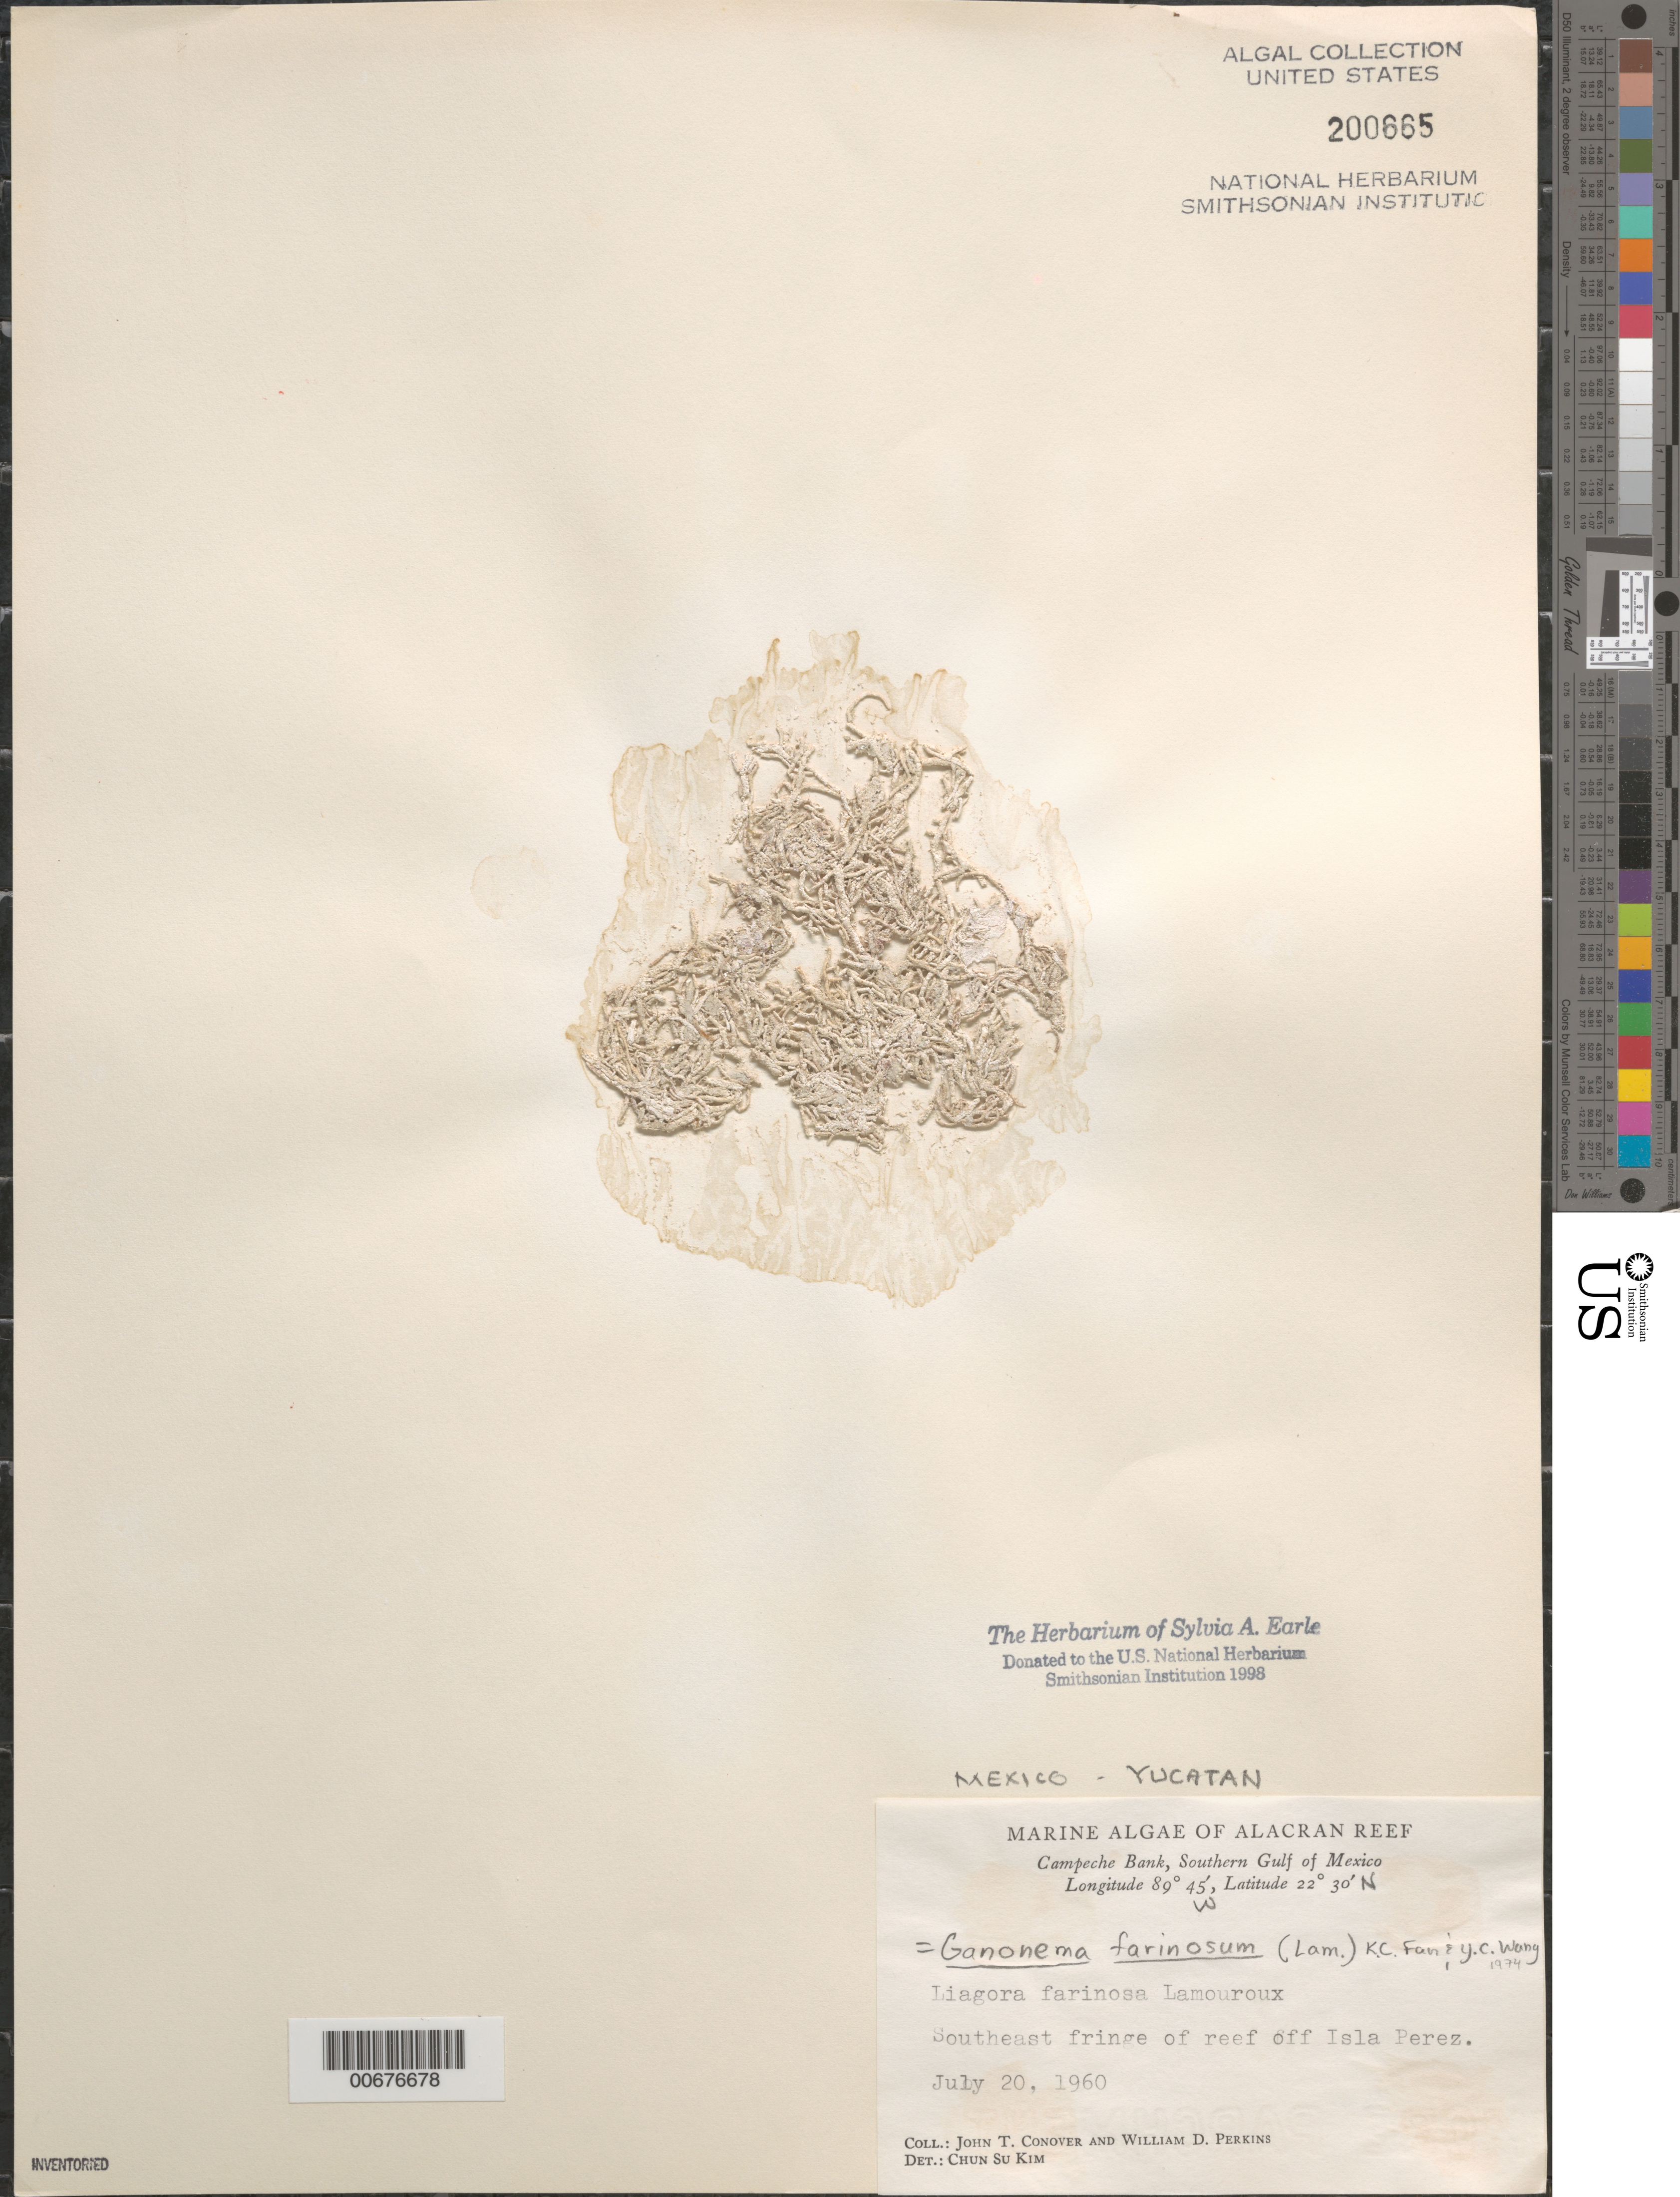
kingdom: Plantae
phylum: Rhodophyta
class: Florideophyceae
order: Nemaliales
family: Liagoraceae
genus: Ganonema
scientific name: Ganonema farinosum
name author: (J.V.Lamouroux) K.C. Fan & Yung C. Wang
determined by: Kim, Chun Su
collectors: J. T. Conover & W. D. Perkins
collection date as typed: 20 Jul 1960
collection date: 1960-07-20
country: Mexico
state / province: Yucatan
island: Isla Perez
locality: Alacran Reef, Campeche Bank, southern Gulf of Mexico, off Isla Perez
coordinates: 22 30' N, 89 45' W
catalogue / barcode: US 200665